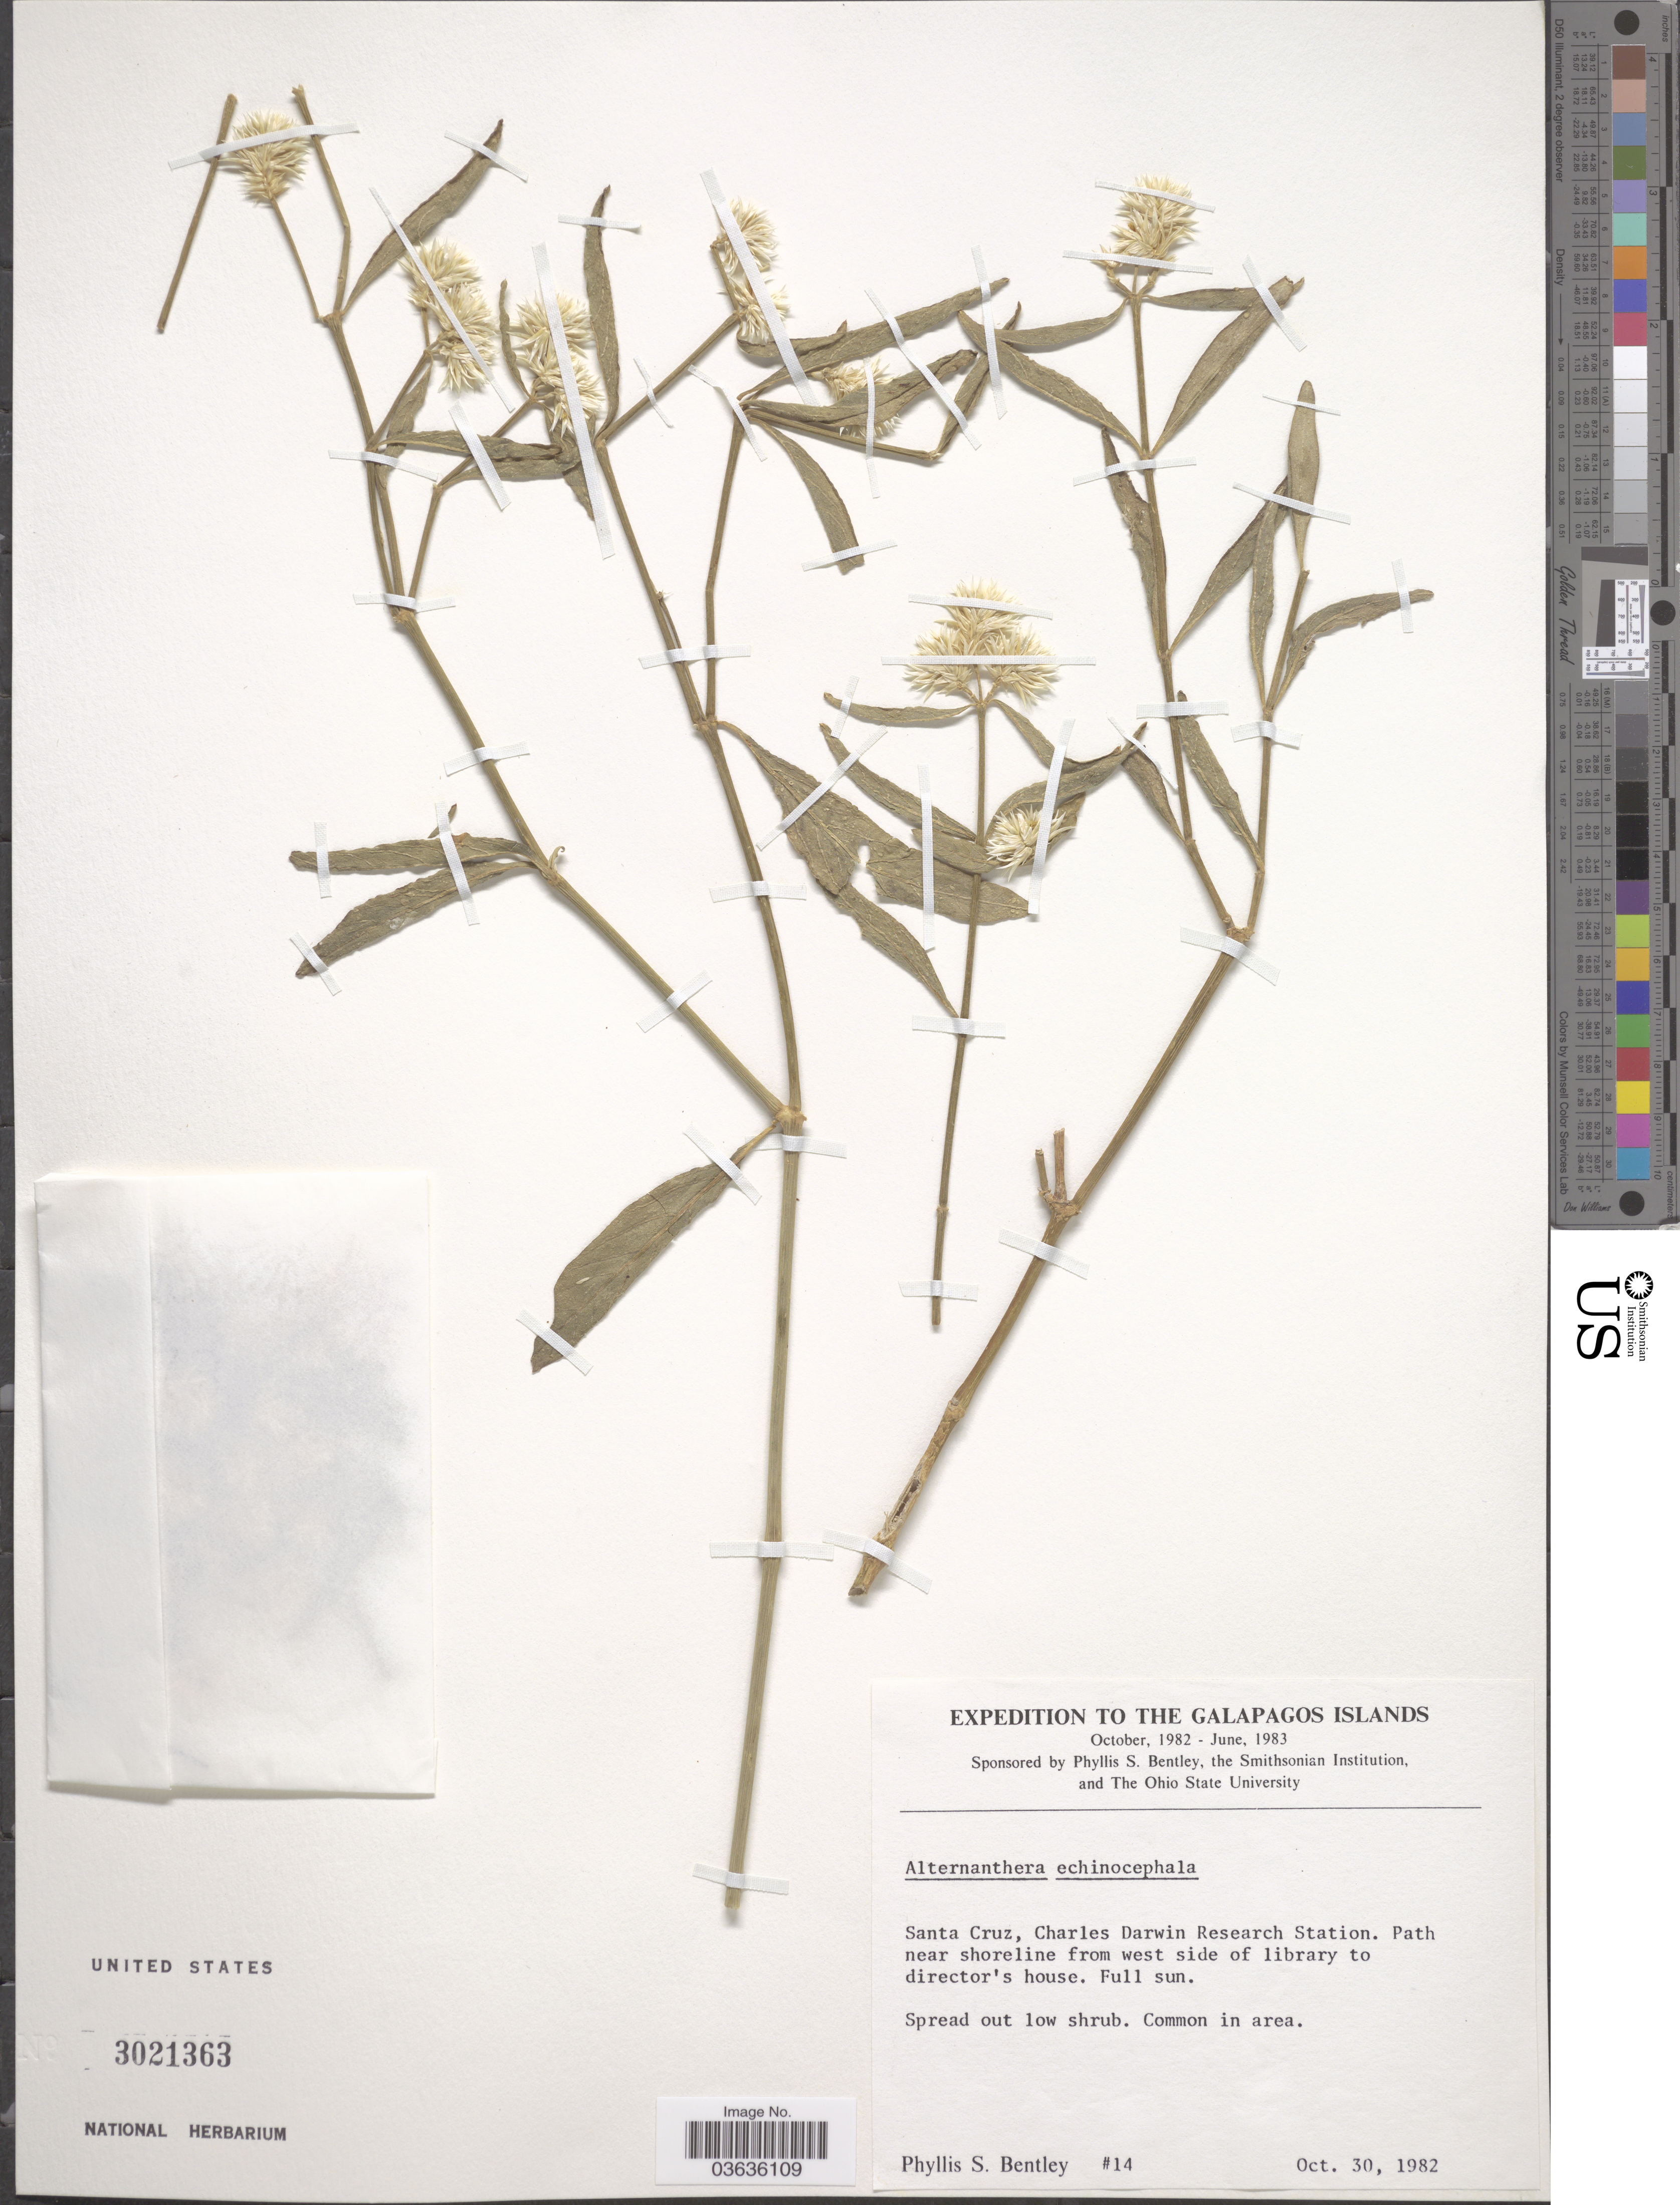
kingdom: Plantae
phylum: Tracheophyta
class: Magnoliopsida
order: Caryophyllales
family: Amaranthaceae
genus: Alternanthera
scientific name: Alternanthera echinocephala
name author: (Hook. f.) Christoph.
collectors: P. S. Bentley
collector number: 14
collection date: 1982-10-30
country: Ecuador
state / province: Colón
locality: The Galapagos Islands. Santa Cruz, Charles Darwin Research Station. Path near shoreline from west side of library to director's house.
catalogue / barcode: US 3021363